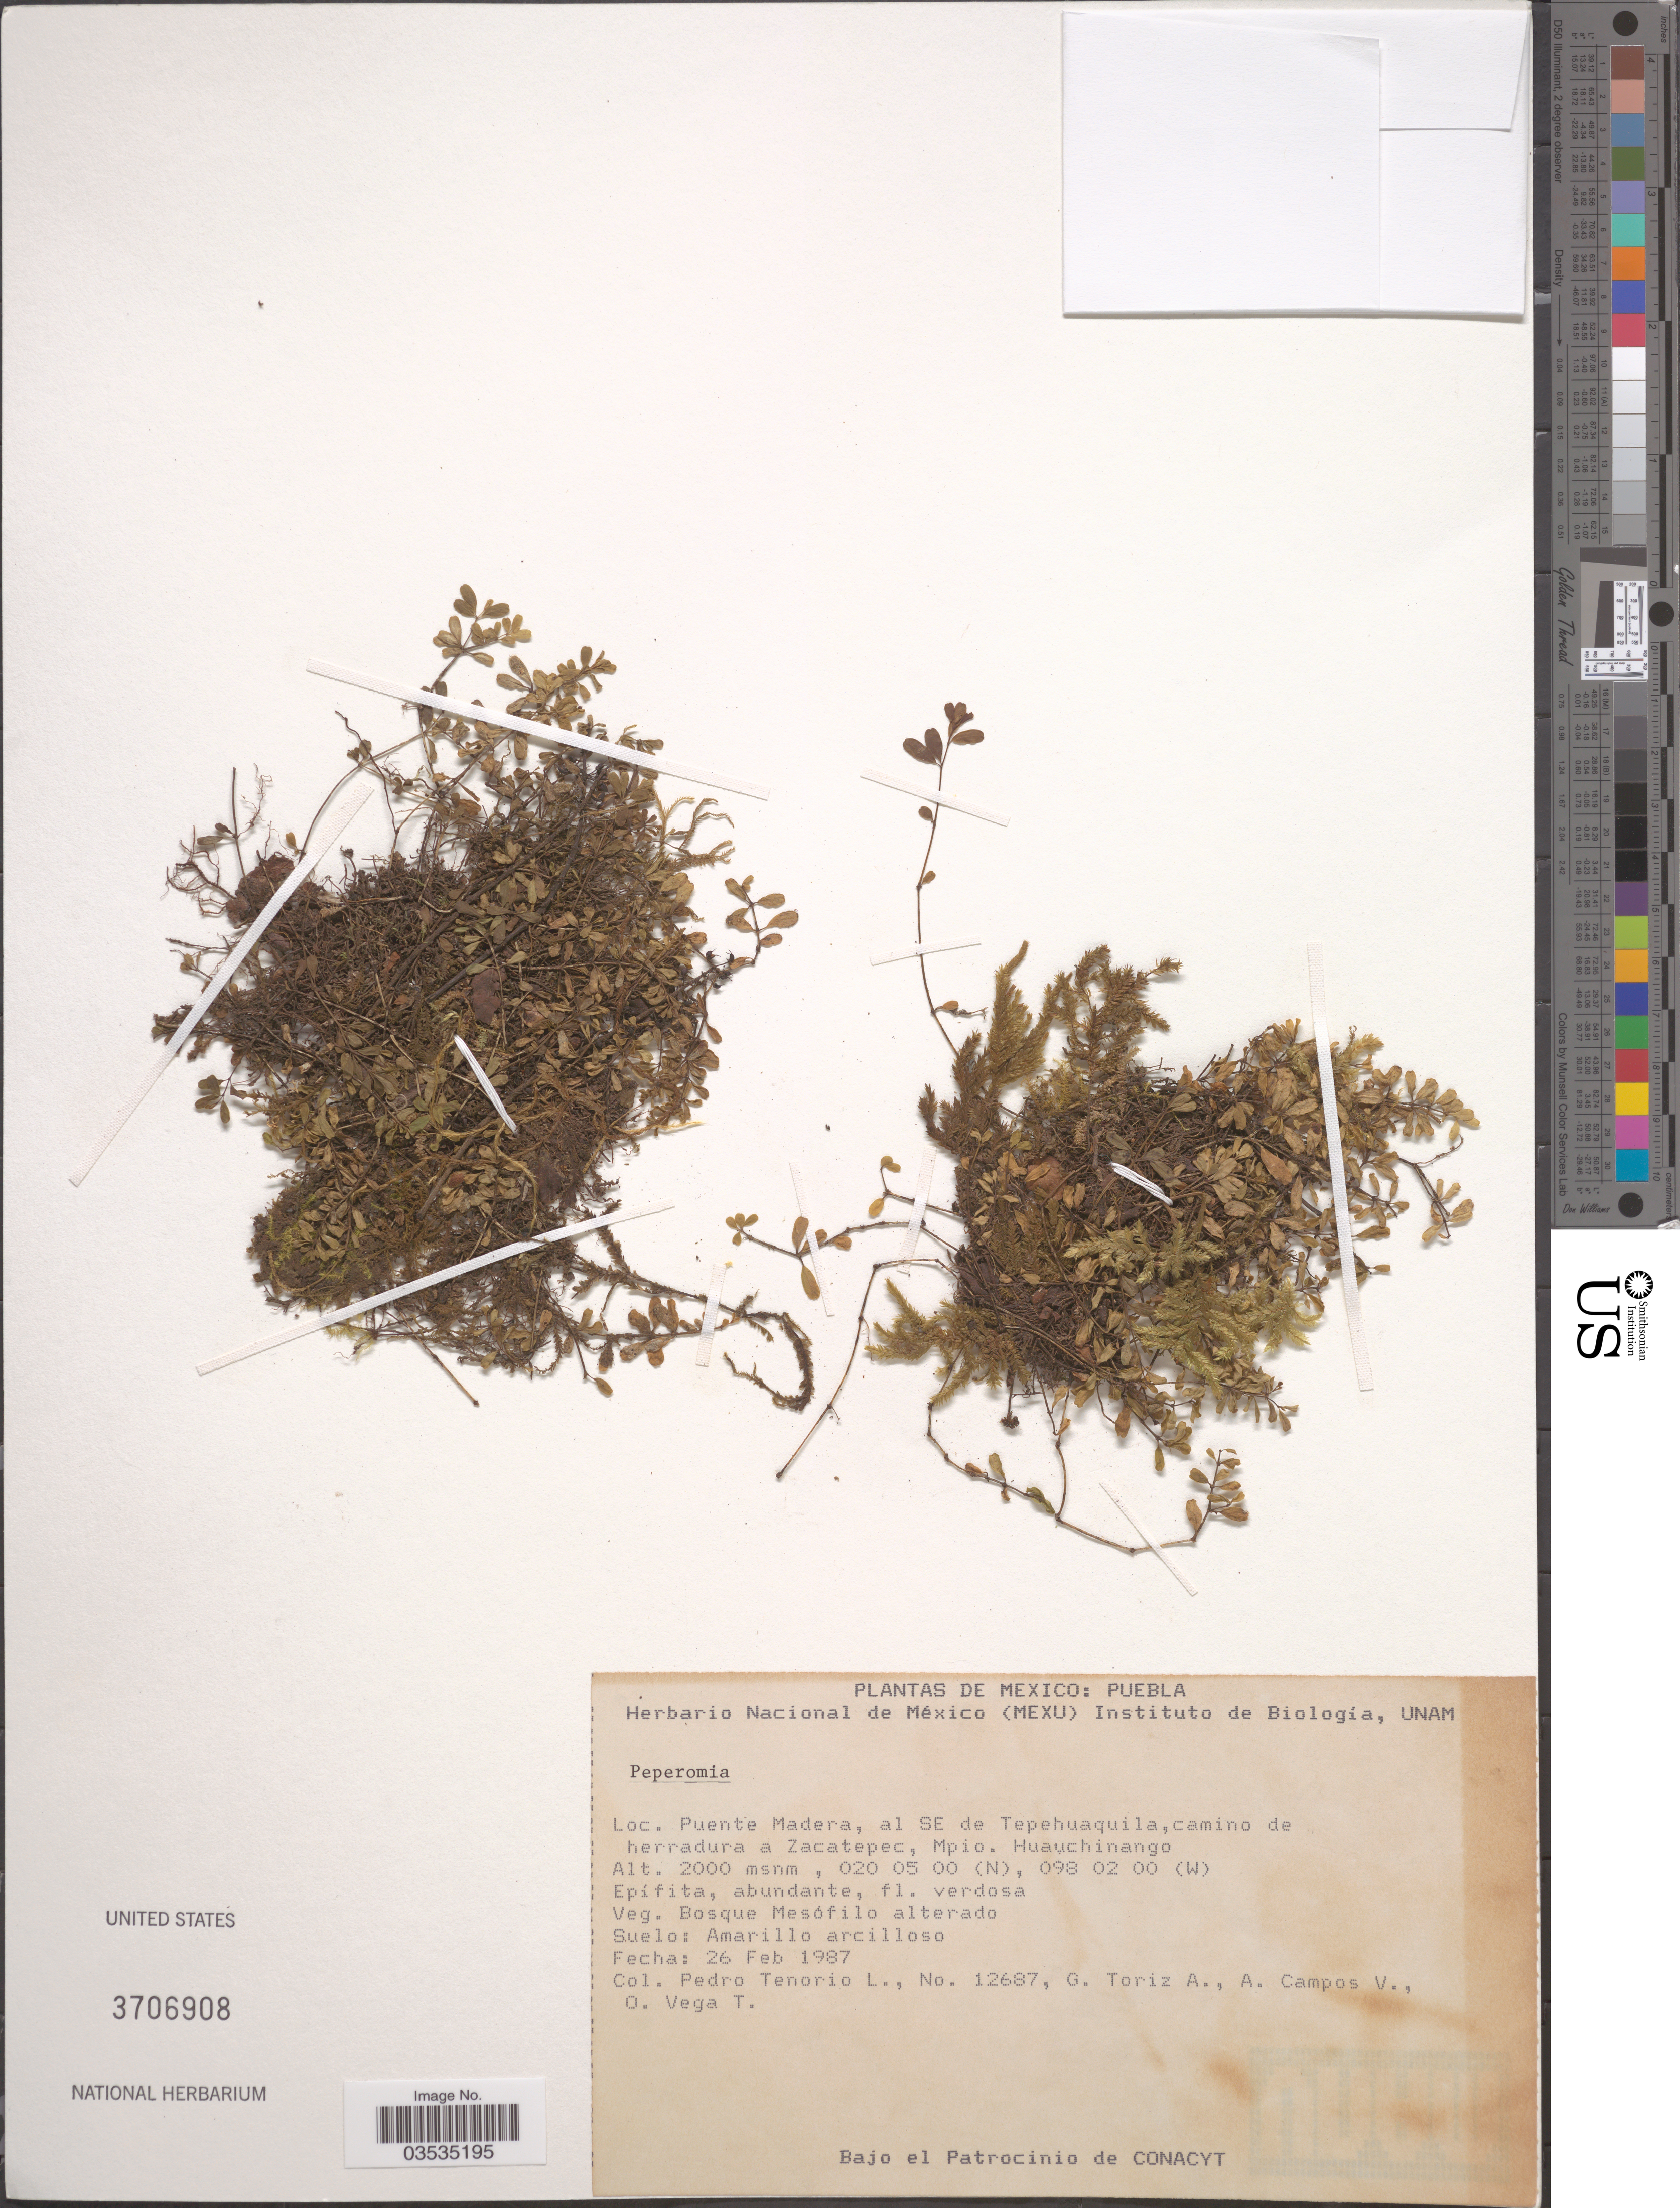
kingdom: Plantae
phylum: Tracheophyta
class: Magnoliopsida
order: Piperales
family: Piperaceae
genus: Peperomia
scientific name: Peperomia conocarpa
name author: Trel. in Yunck.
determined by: Jiménez, José Estaban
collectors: P. Tenorio L., G. Toriz A., A. Campos V. & O. Vega T.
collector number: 12687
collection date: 1987-02-26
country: Mexico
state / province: Puebla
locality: Puente Madera, al SE de Tepehuaquila, camino de herradura a Zacatepec, Mpio. Huauchinango.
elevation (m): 2000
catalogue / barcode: US 3706908